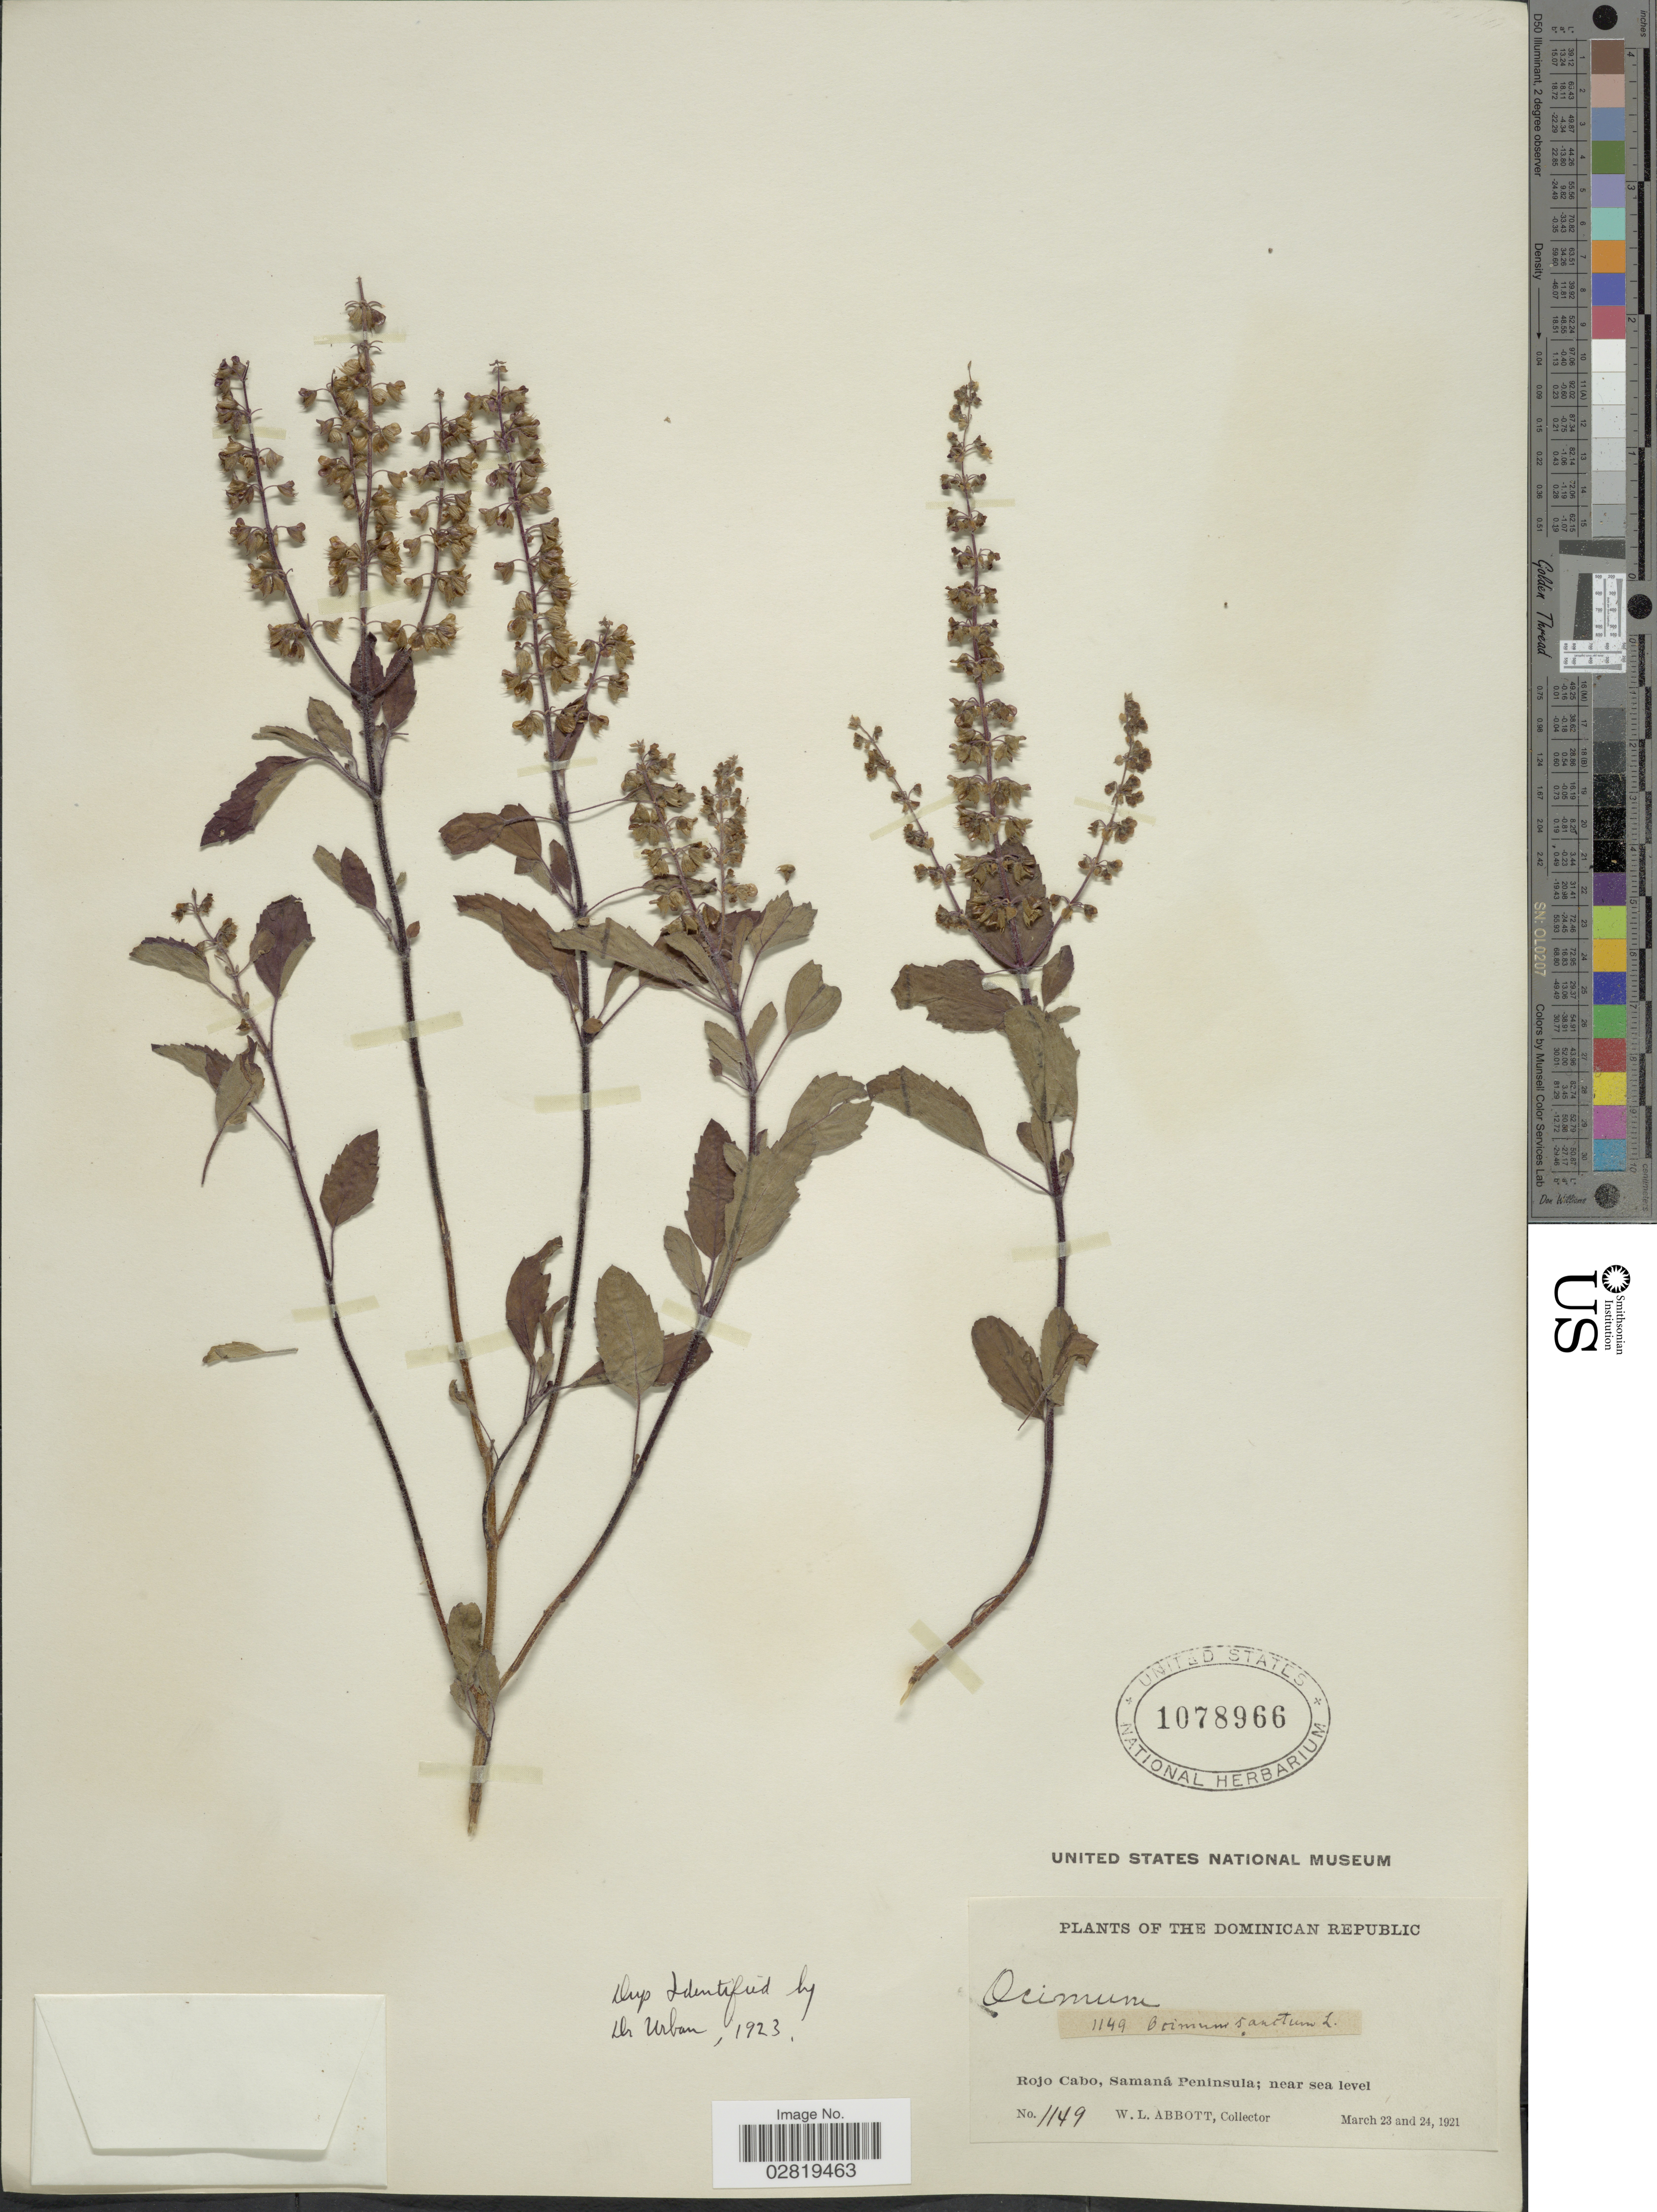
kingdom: Plantae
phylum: Tracheophyta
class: Magnoliopsida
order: Lamiales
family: Lamiaceae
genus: Ocimum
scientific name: Ocimum sanctum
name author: L.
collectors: W. L. Abbott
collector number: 1149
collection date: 1921-03-23/1921-03-24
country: Dominican Republic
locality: Rojo Cabo, Samaná Peninsula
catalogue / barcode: US 1078966